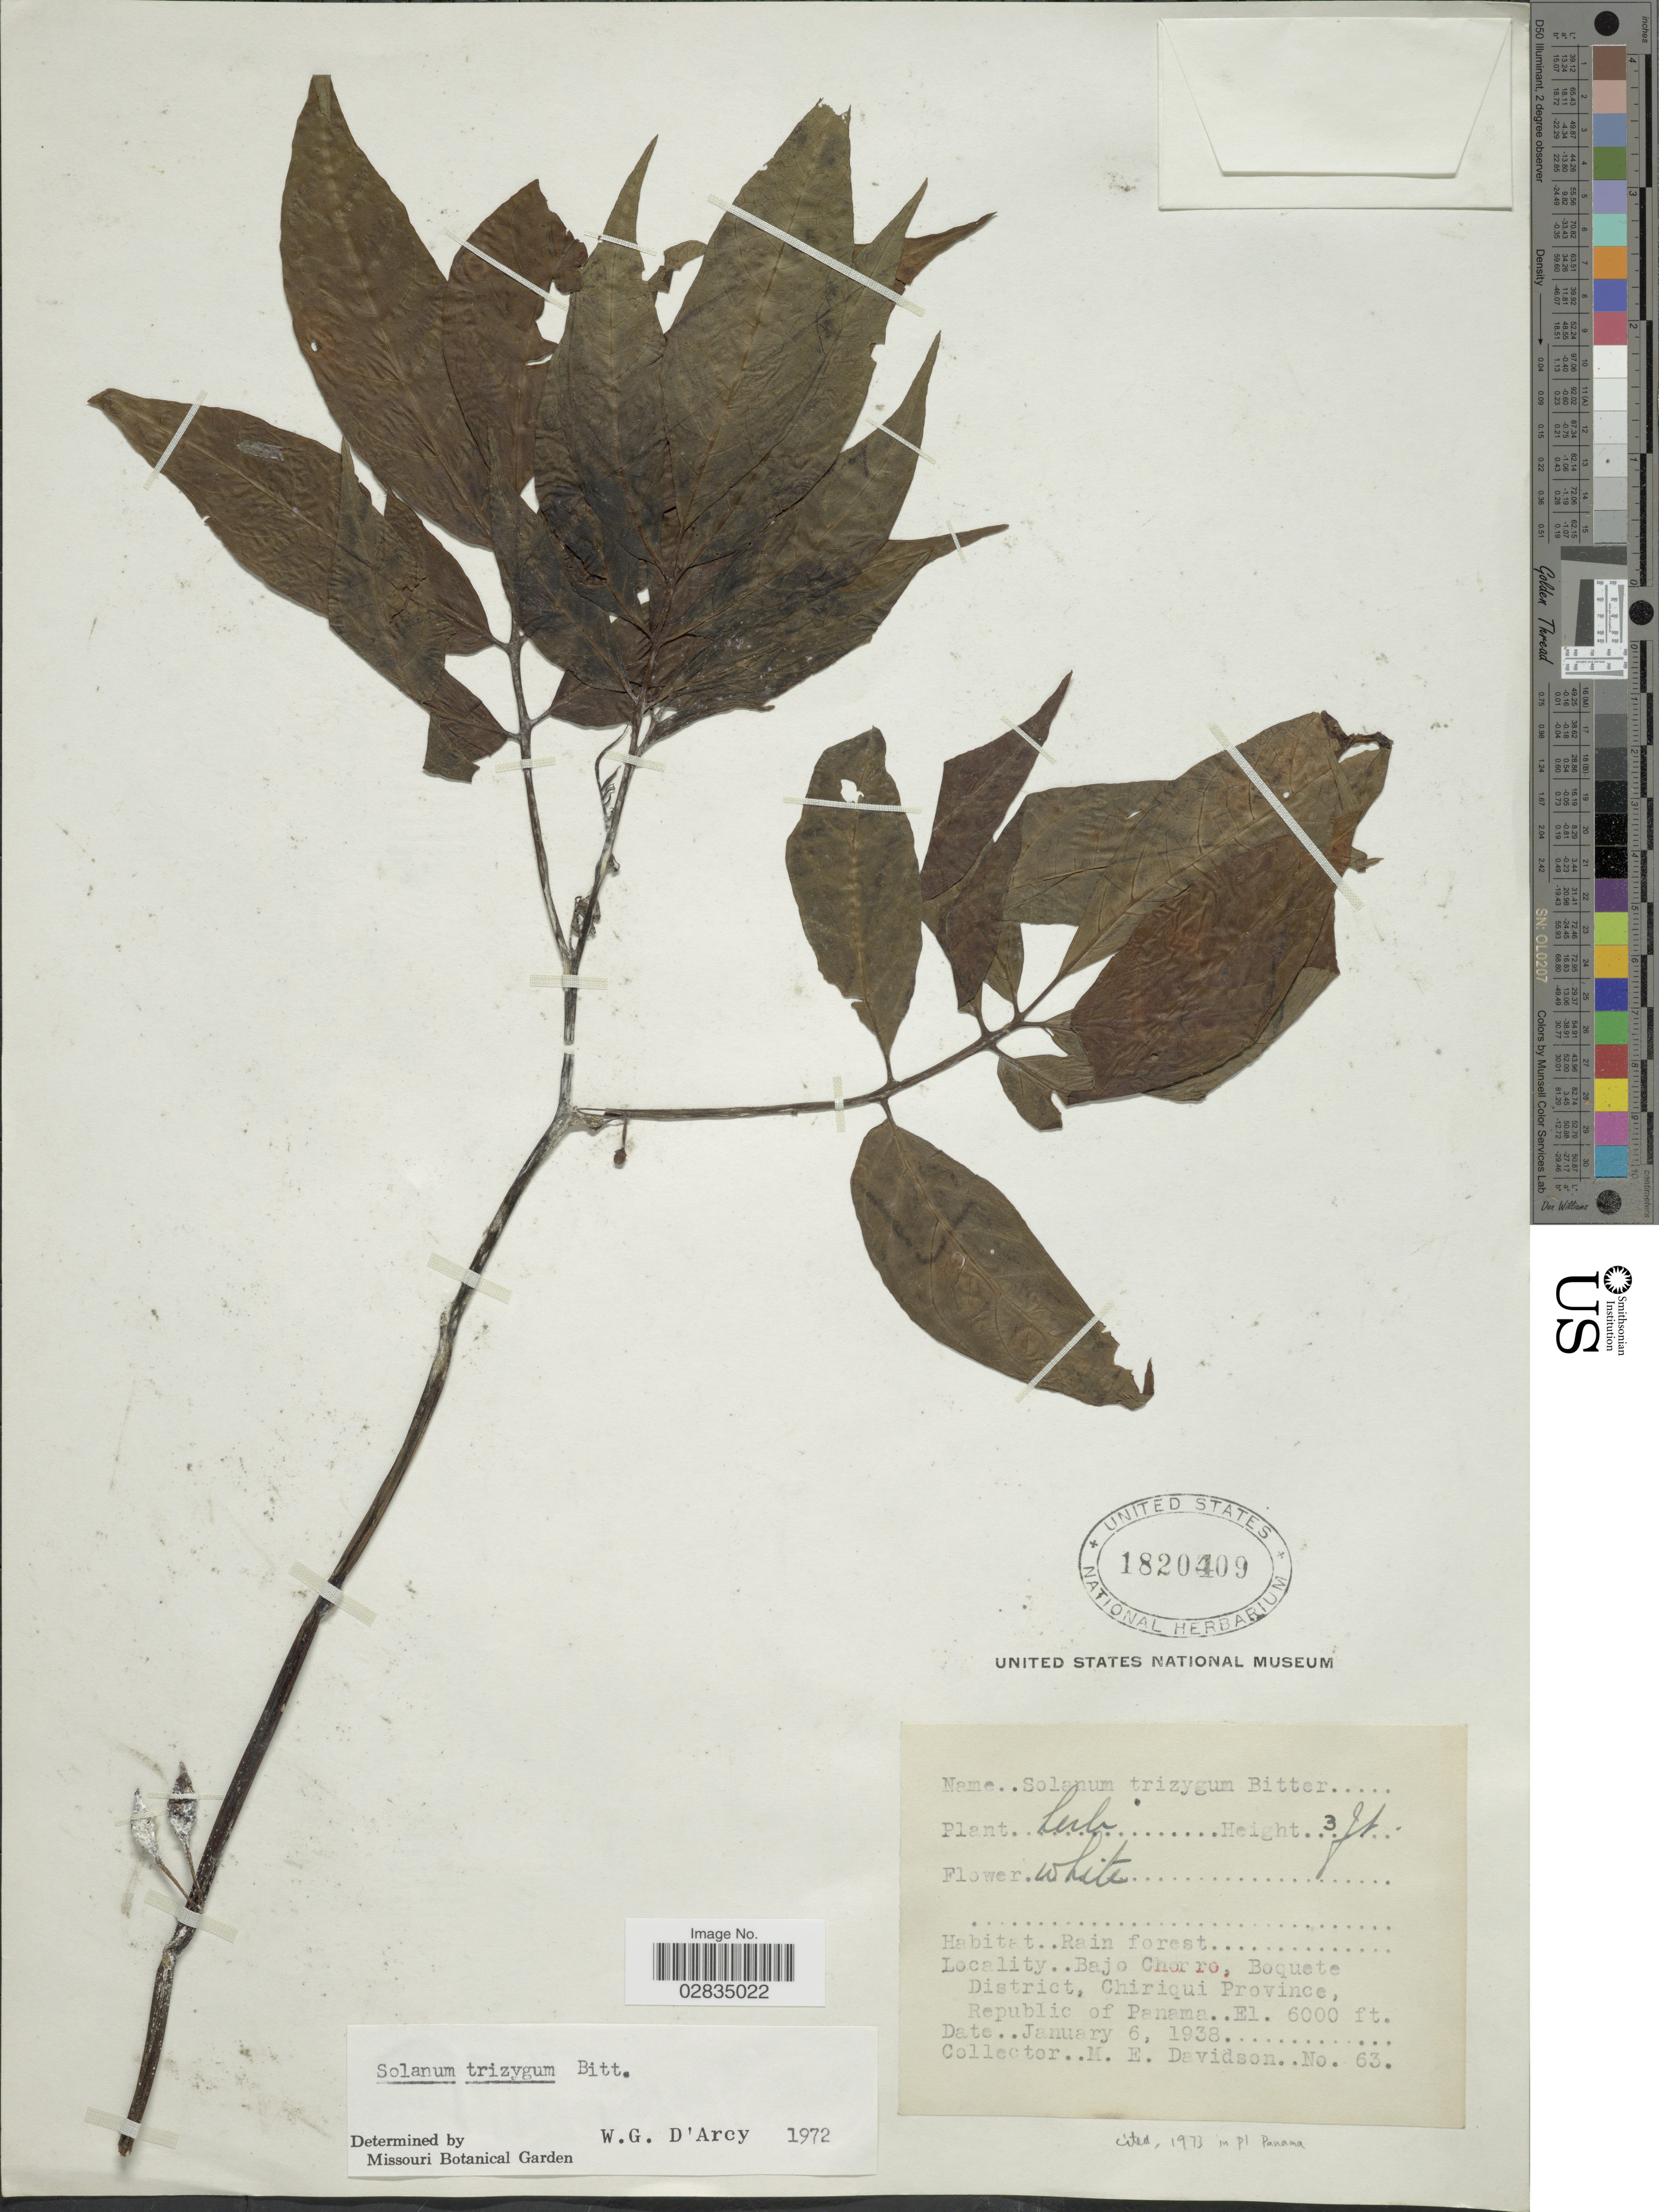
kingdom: Plantae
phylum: Tracheophyta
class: Magnoliopsida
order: Solanales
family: Solanaceae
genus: Solanum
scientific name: Solanum trizygum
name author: Bitter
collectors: M. E. Davidson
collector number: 63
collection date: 1938-01-06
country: Panama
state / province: Chiriqui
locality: Bajo Chorro, Boquete District, Republic of Panama.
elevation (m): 1829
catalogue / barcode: US 1820409